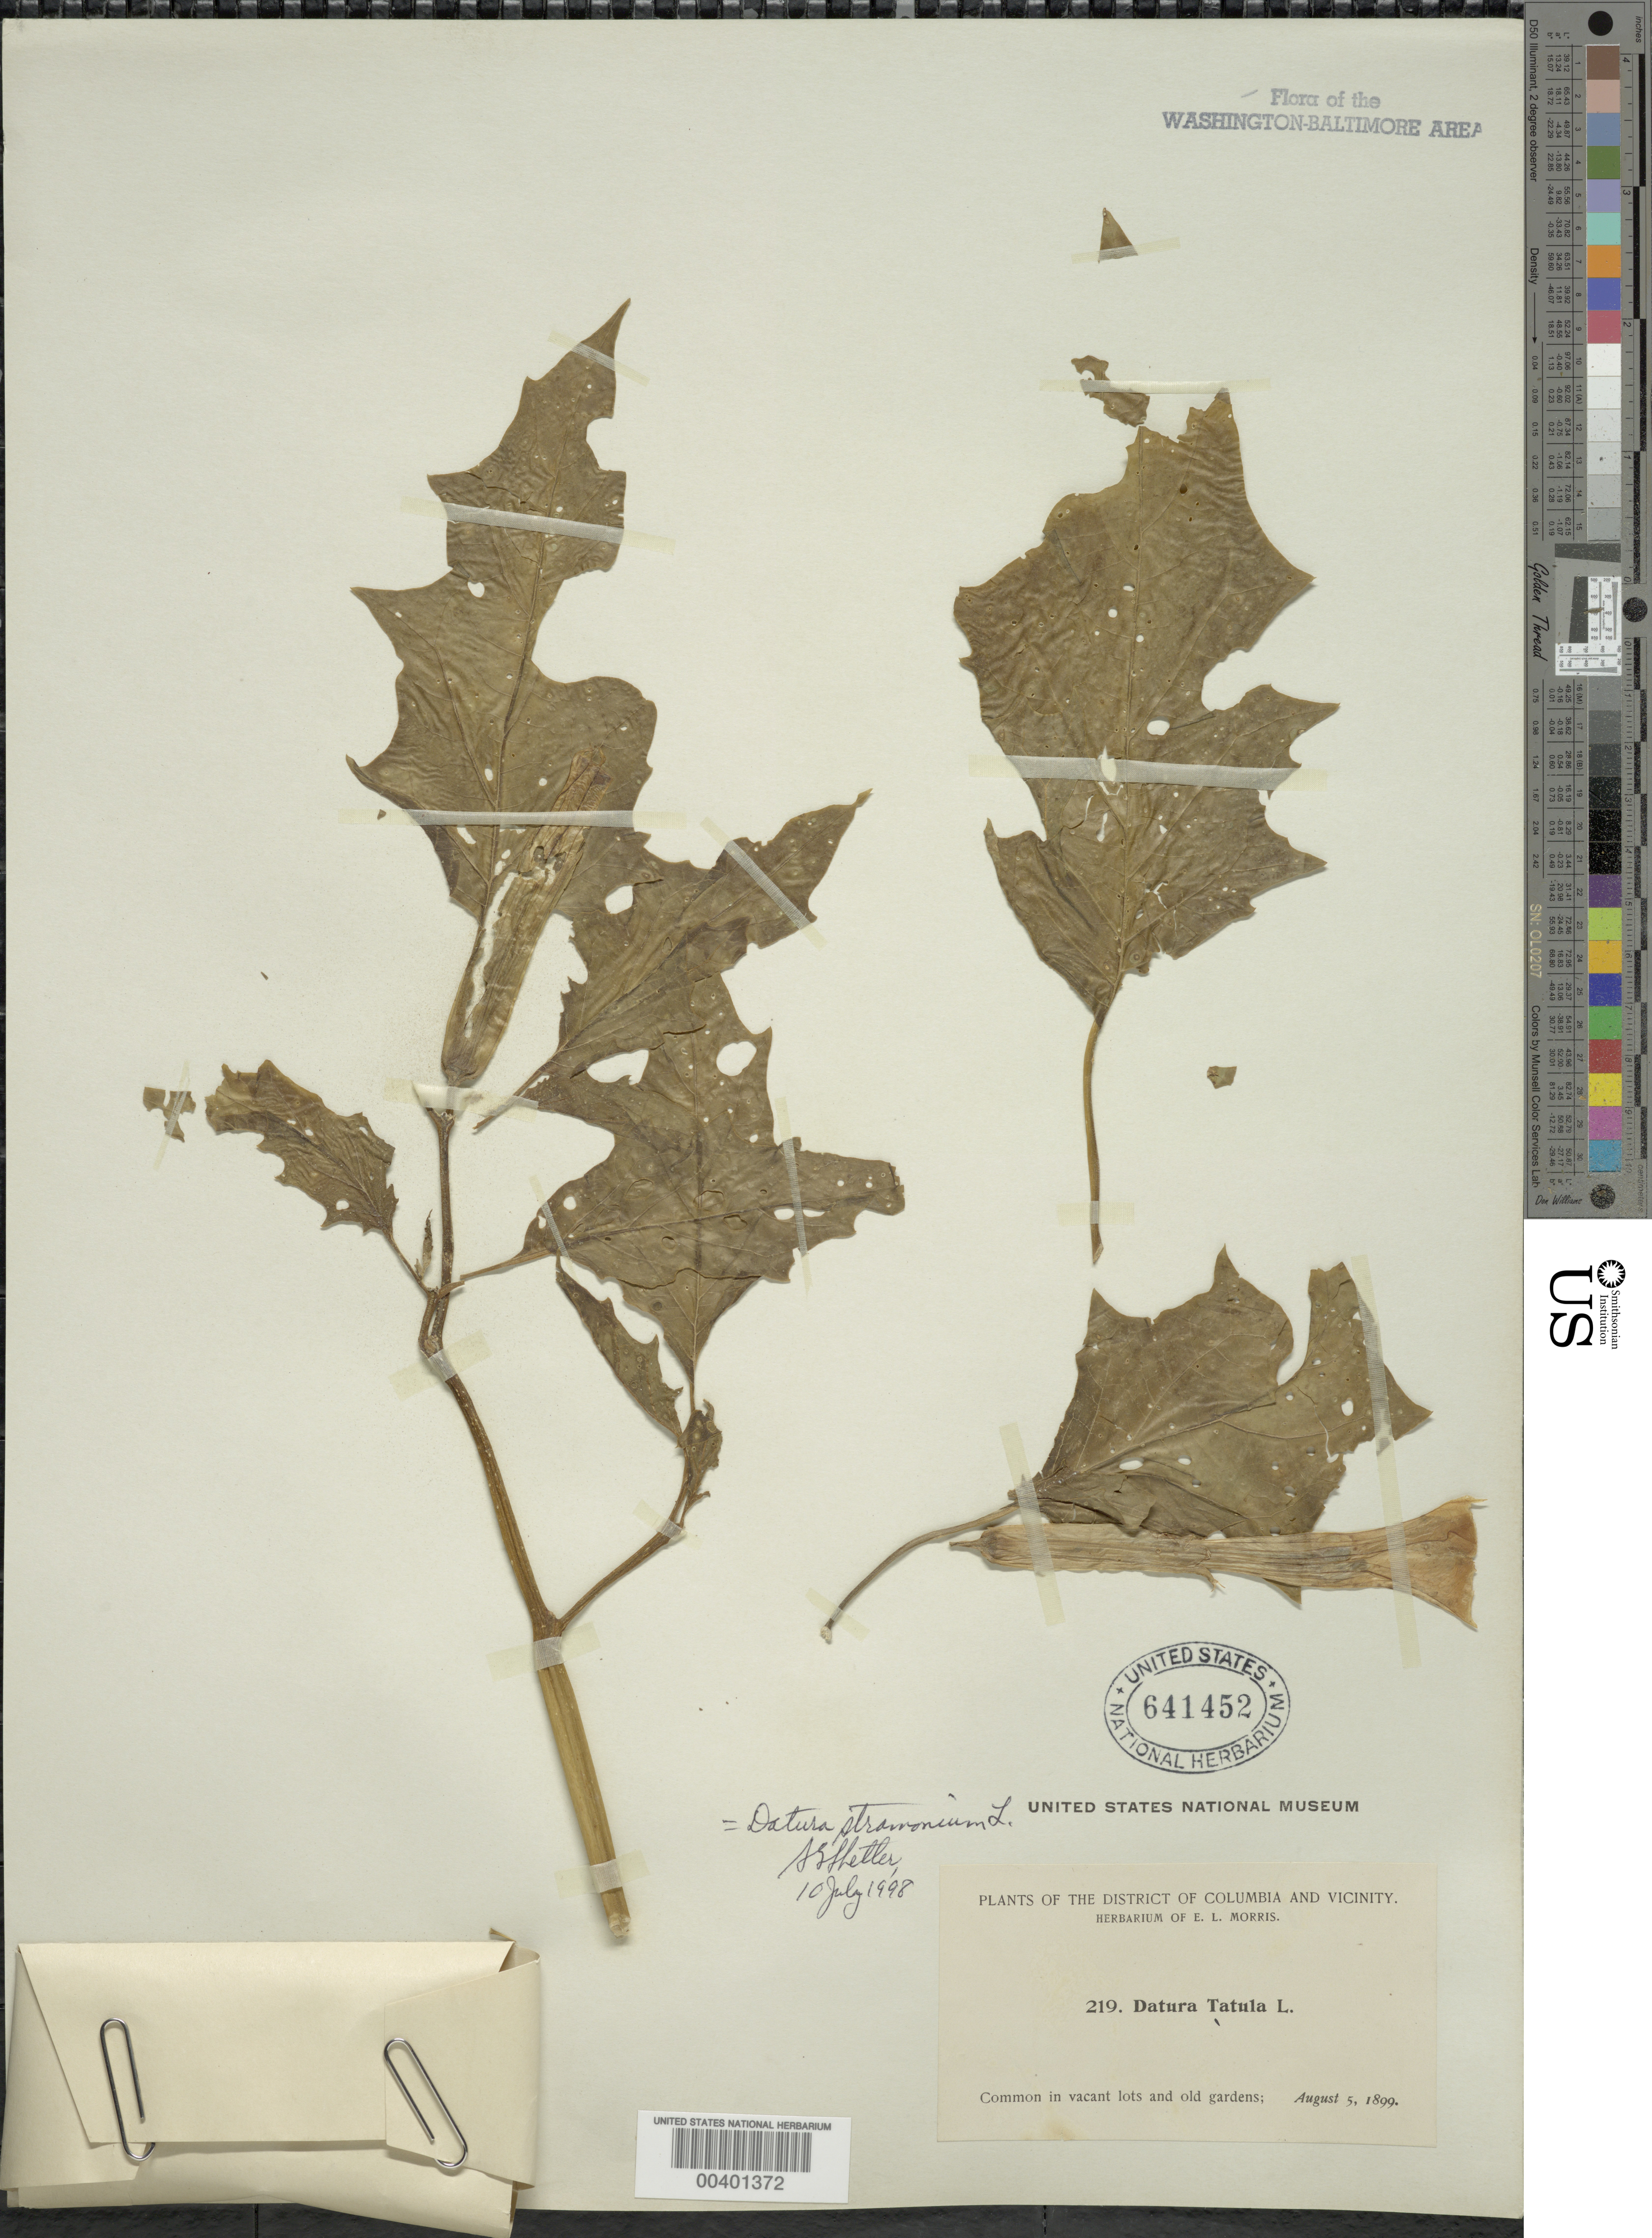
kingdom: Plantae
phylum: Tracheophyta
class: Magnoliopsida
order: Solanales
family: Solanaceae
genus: Datura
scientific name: Datura stramonium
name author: L.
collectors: E. L. Morris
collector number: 219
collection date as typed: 05 Aug 1899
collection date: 1899-08-05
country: United States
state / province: District of Columbia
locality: Common in vacant lots and old gardens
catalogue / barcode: US 641452